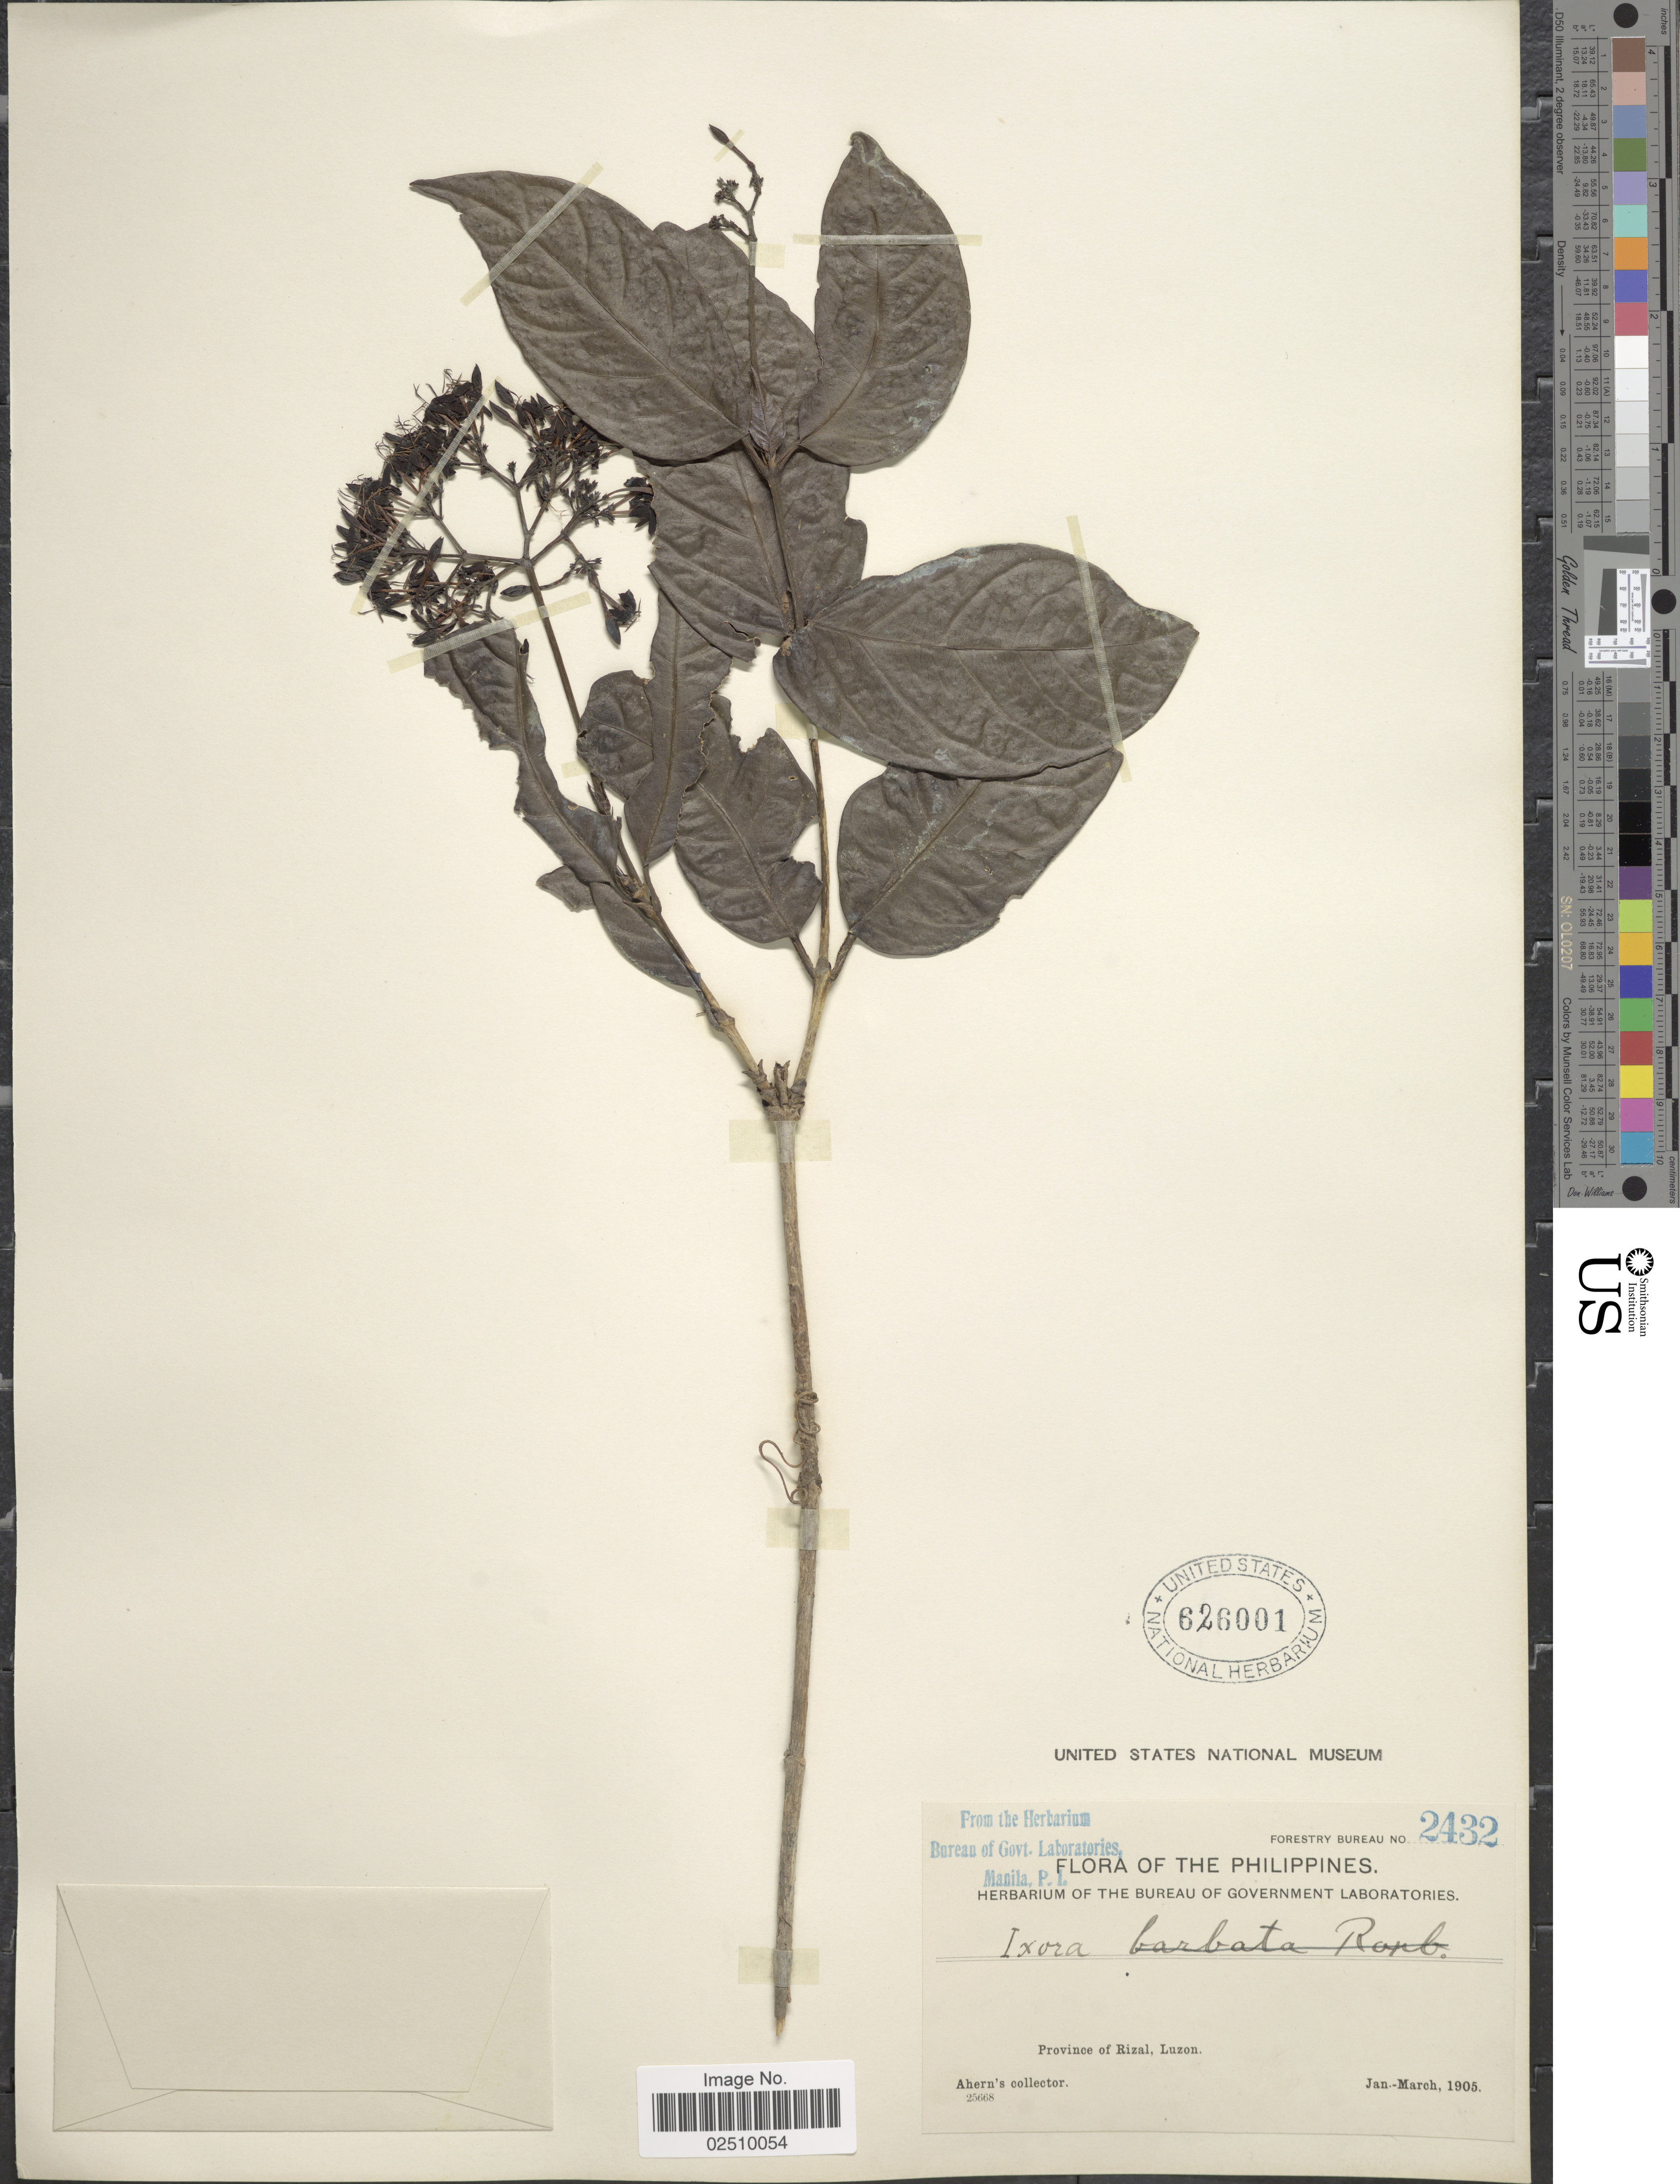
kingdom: Plantae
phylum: Tracheophyta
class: Magnoliopsida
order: Gentianales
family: Rubiaceae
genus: Ixora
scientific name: Ixora cumingiana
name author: S. Vidal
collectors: Ahern's collector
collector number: Forestry Bureau 2432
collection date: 1905-01/1905-03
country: Philippines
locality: Province of Rizal, Luzon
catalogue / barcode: US 626001